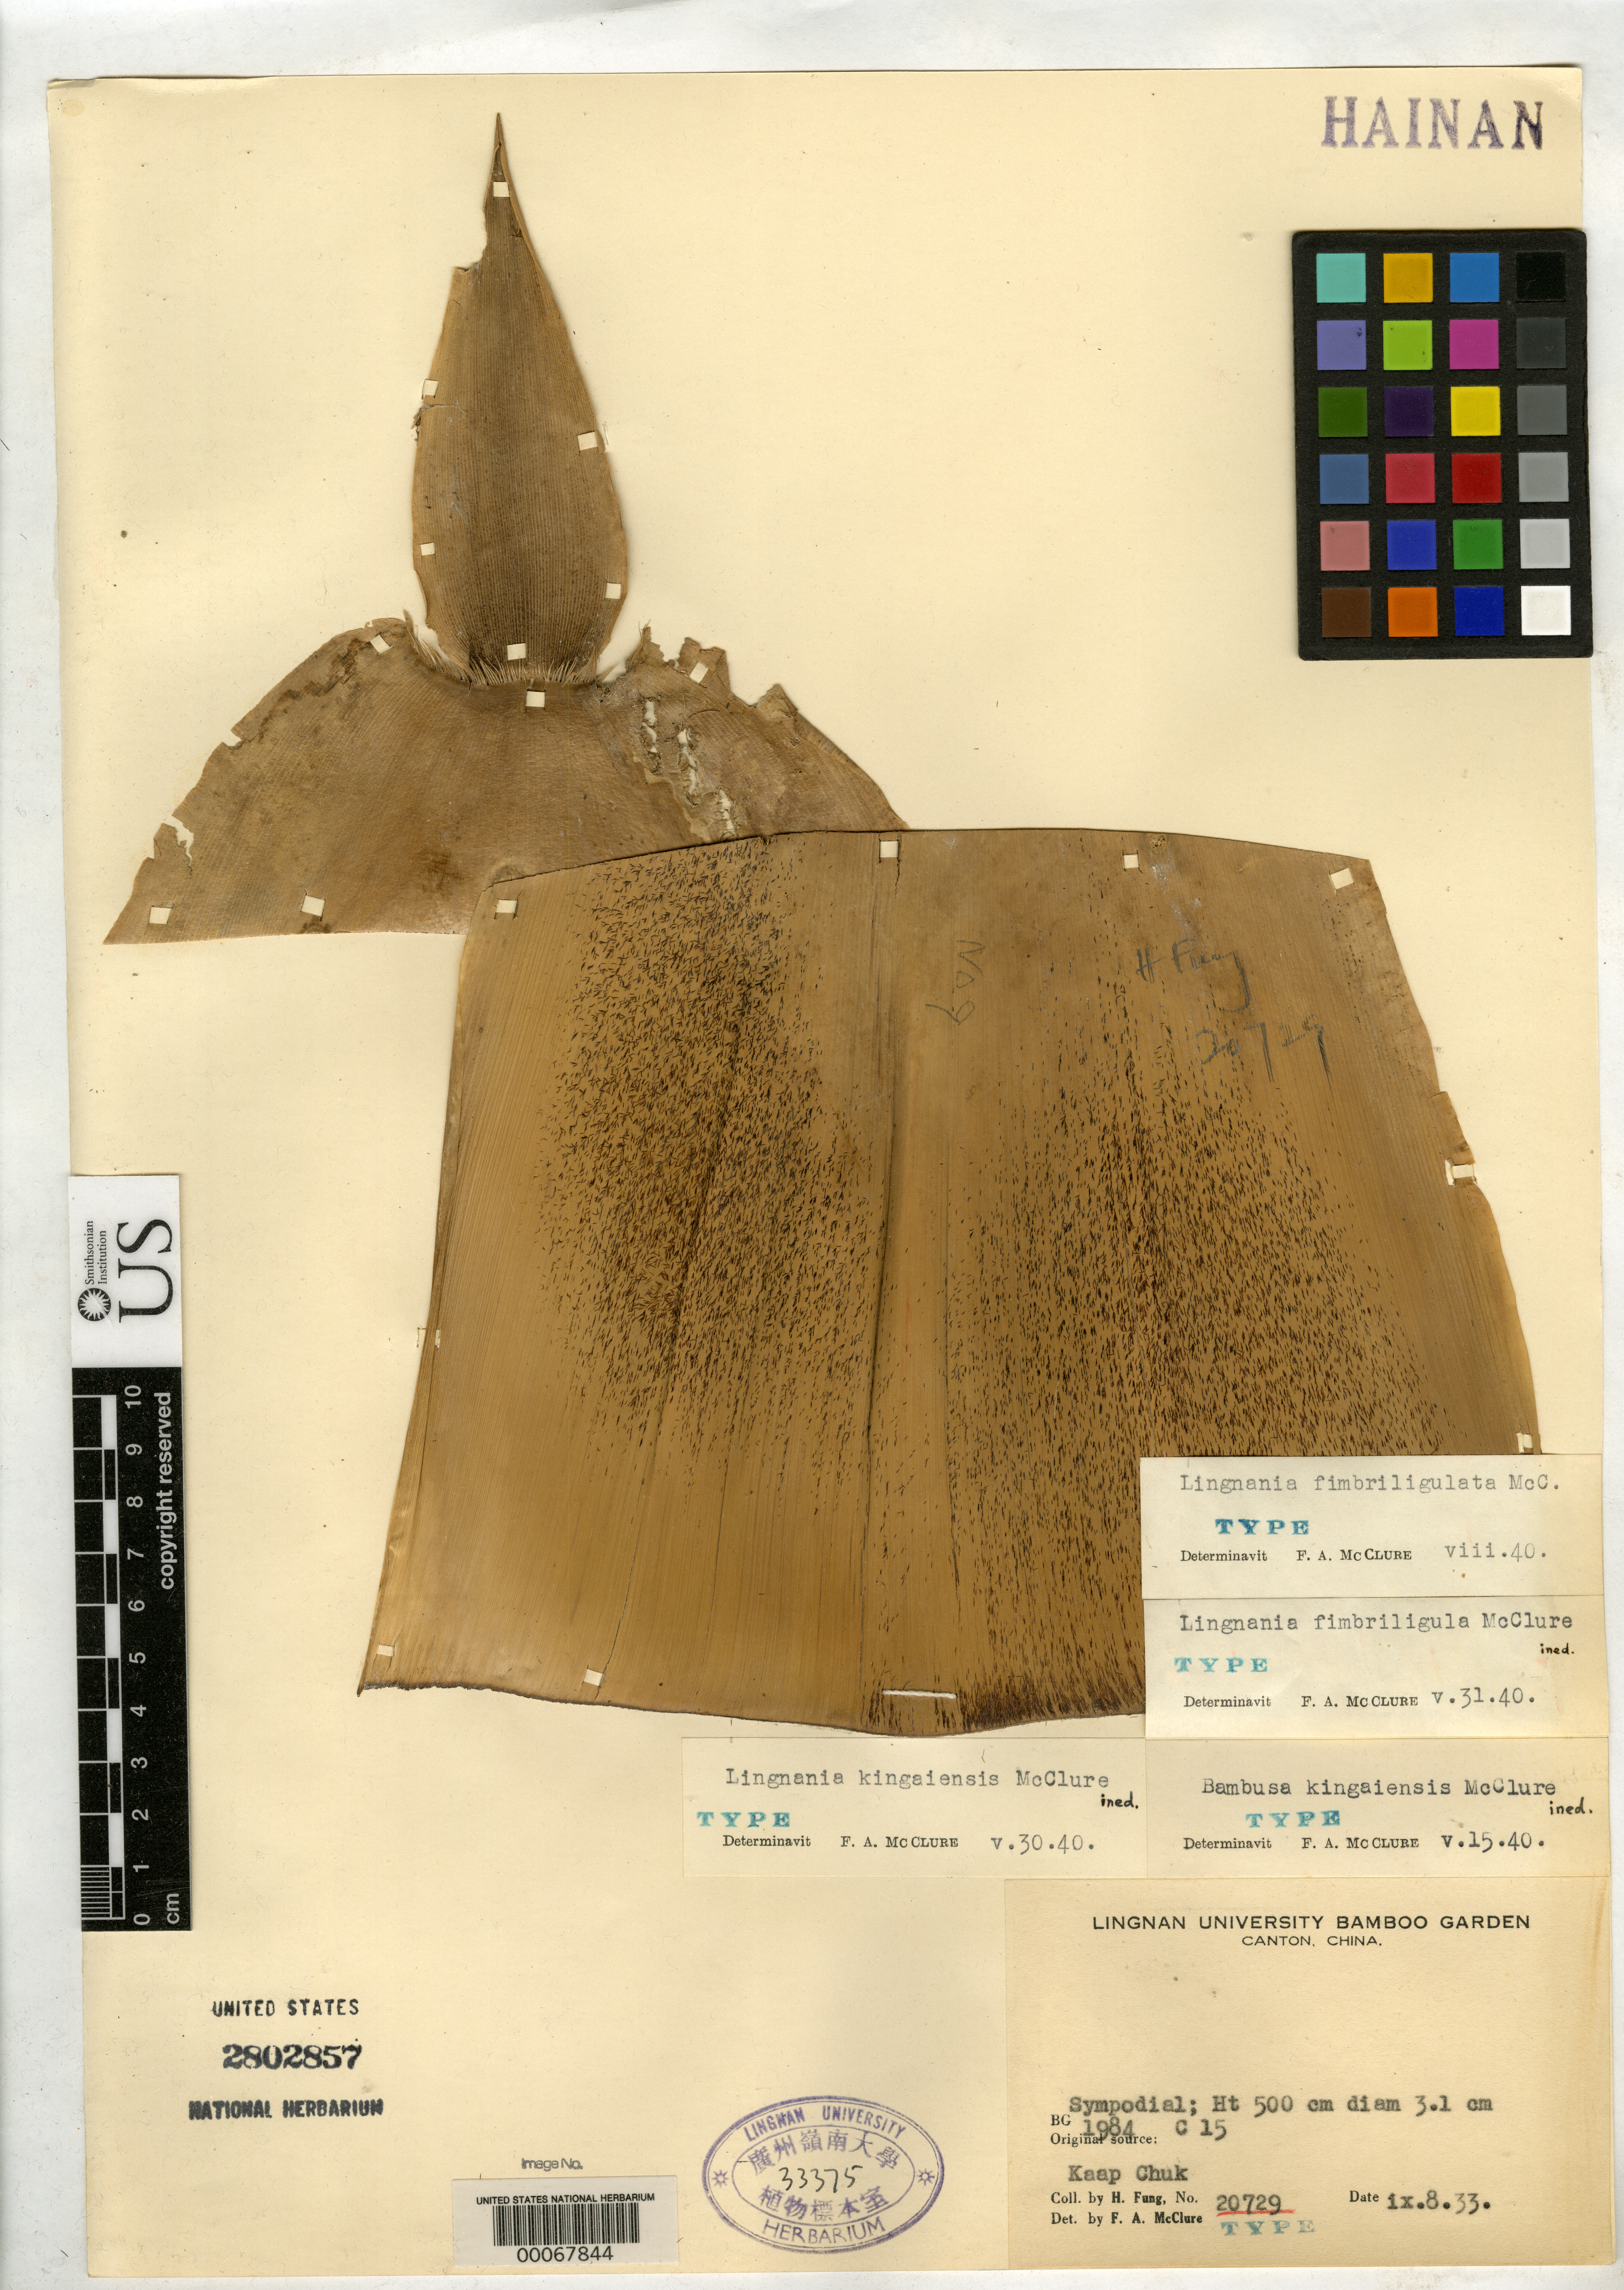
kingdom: Plantae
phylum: Tracheophyta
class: Liliopsida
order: Poales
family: Poaceae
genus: Lingnania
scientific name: Lingnania fimbriligulata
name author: McClure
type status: Holotype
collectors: H. L. Fung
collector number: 20729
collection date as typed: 08 Sep 1933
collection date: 1933-09-08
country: China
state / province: Hainan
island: Hainan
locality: Hung Mo Shan and vicinity.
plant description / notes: Permanently on loan to USNH; Lingnan Univ. #33375 B.G. 1984 P.I. 128729.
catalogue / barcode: US 2802857